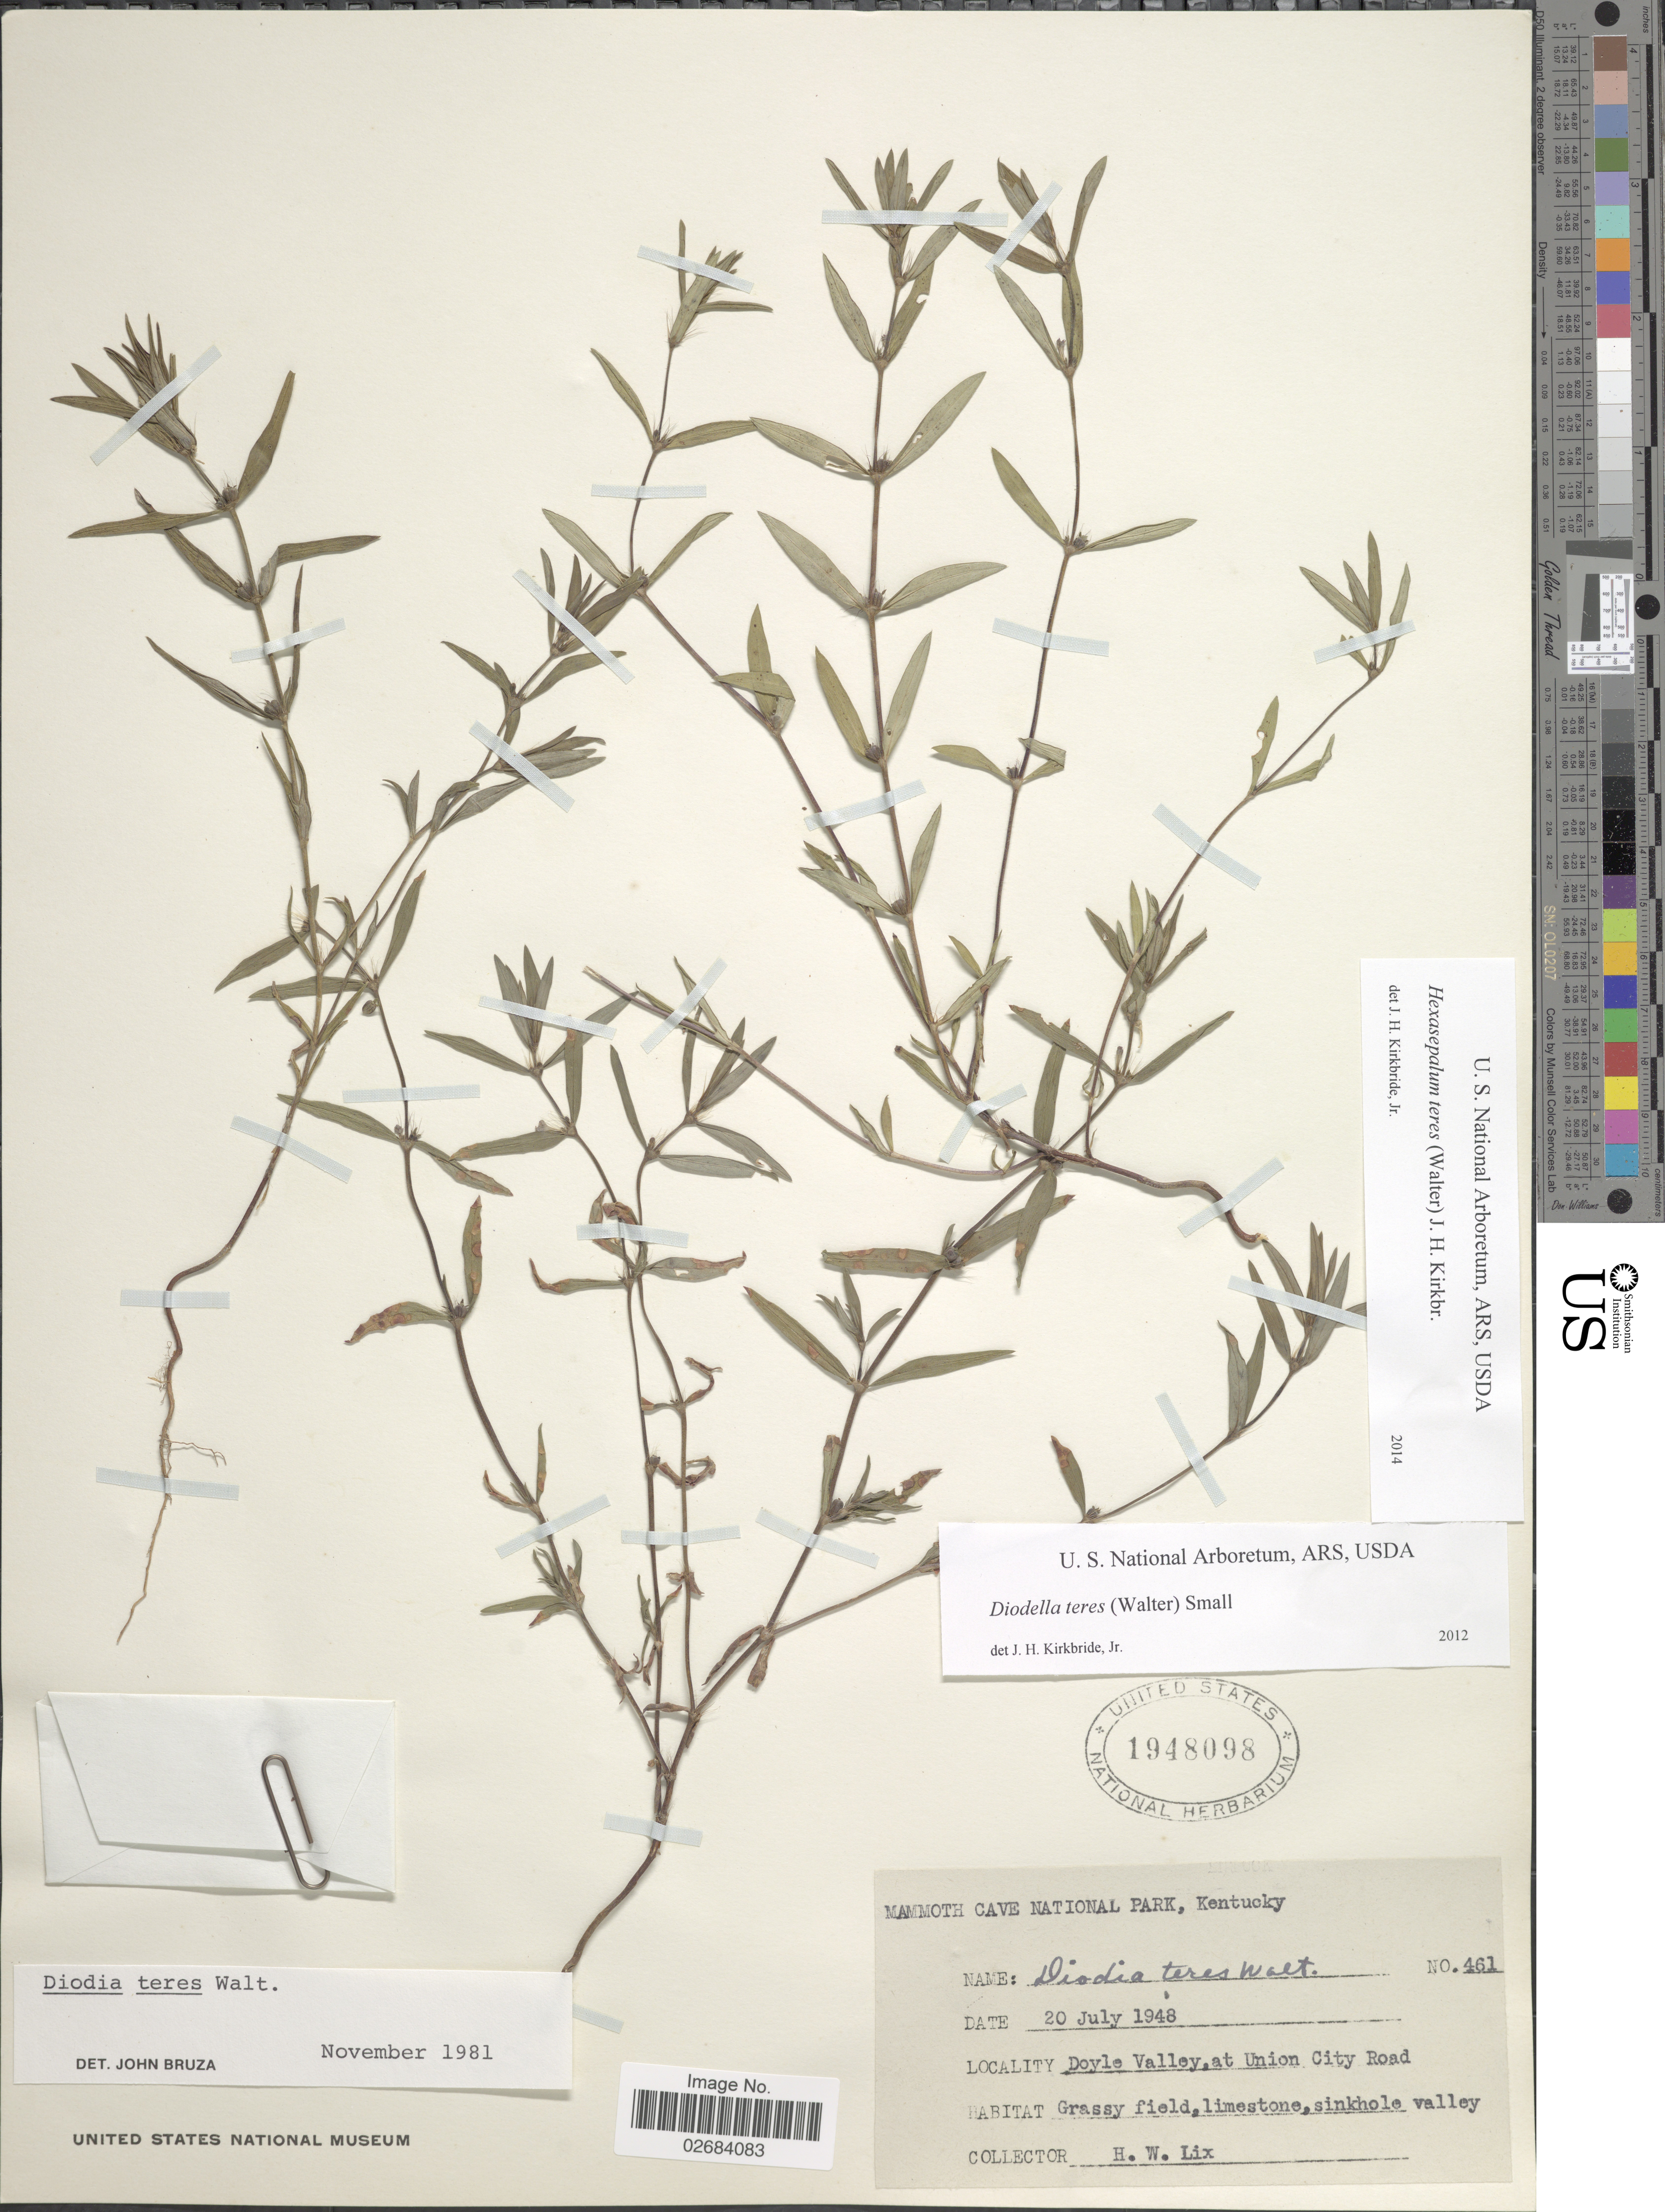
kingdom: Plantae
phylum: Tracheophyta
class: Magnoliopsida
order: Gentianales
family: Rubiaceae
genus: Diodia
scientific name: Diodia teres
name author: Walter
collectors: H. W. Lix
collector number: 461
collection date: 1948-07-20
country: United States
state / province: Kentucky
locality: Mammoth Cave National Park, Doyle Valley, at Union City Road, sinkhole valley.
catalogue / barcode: US 1948098